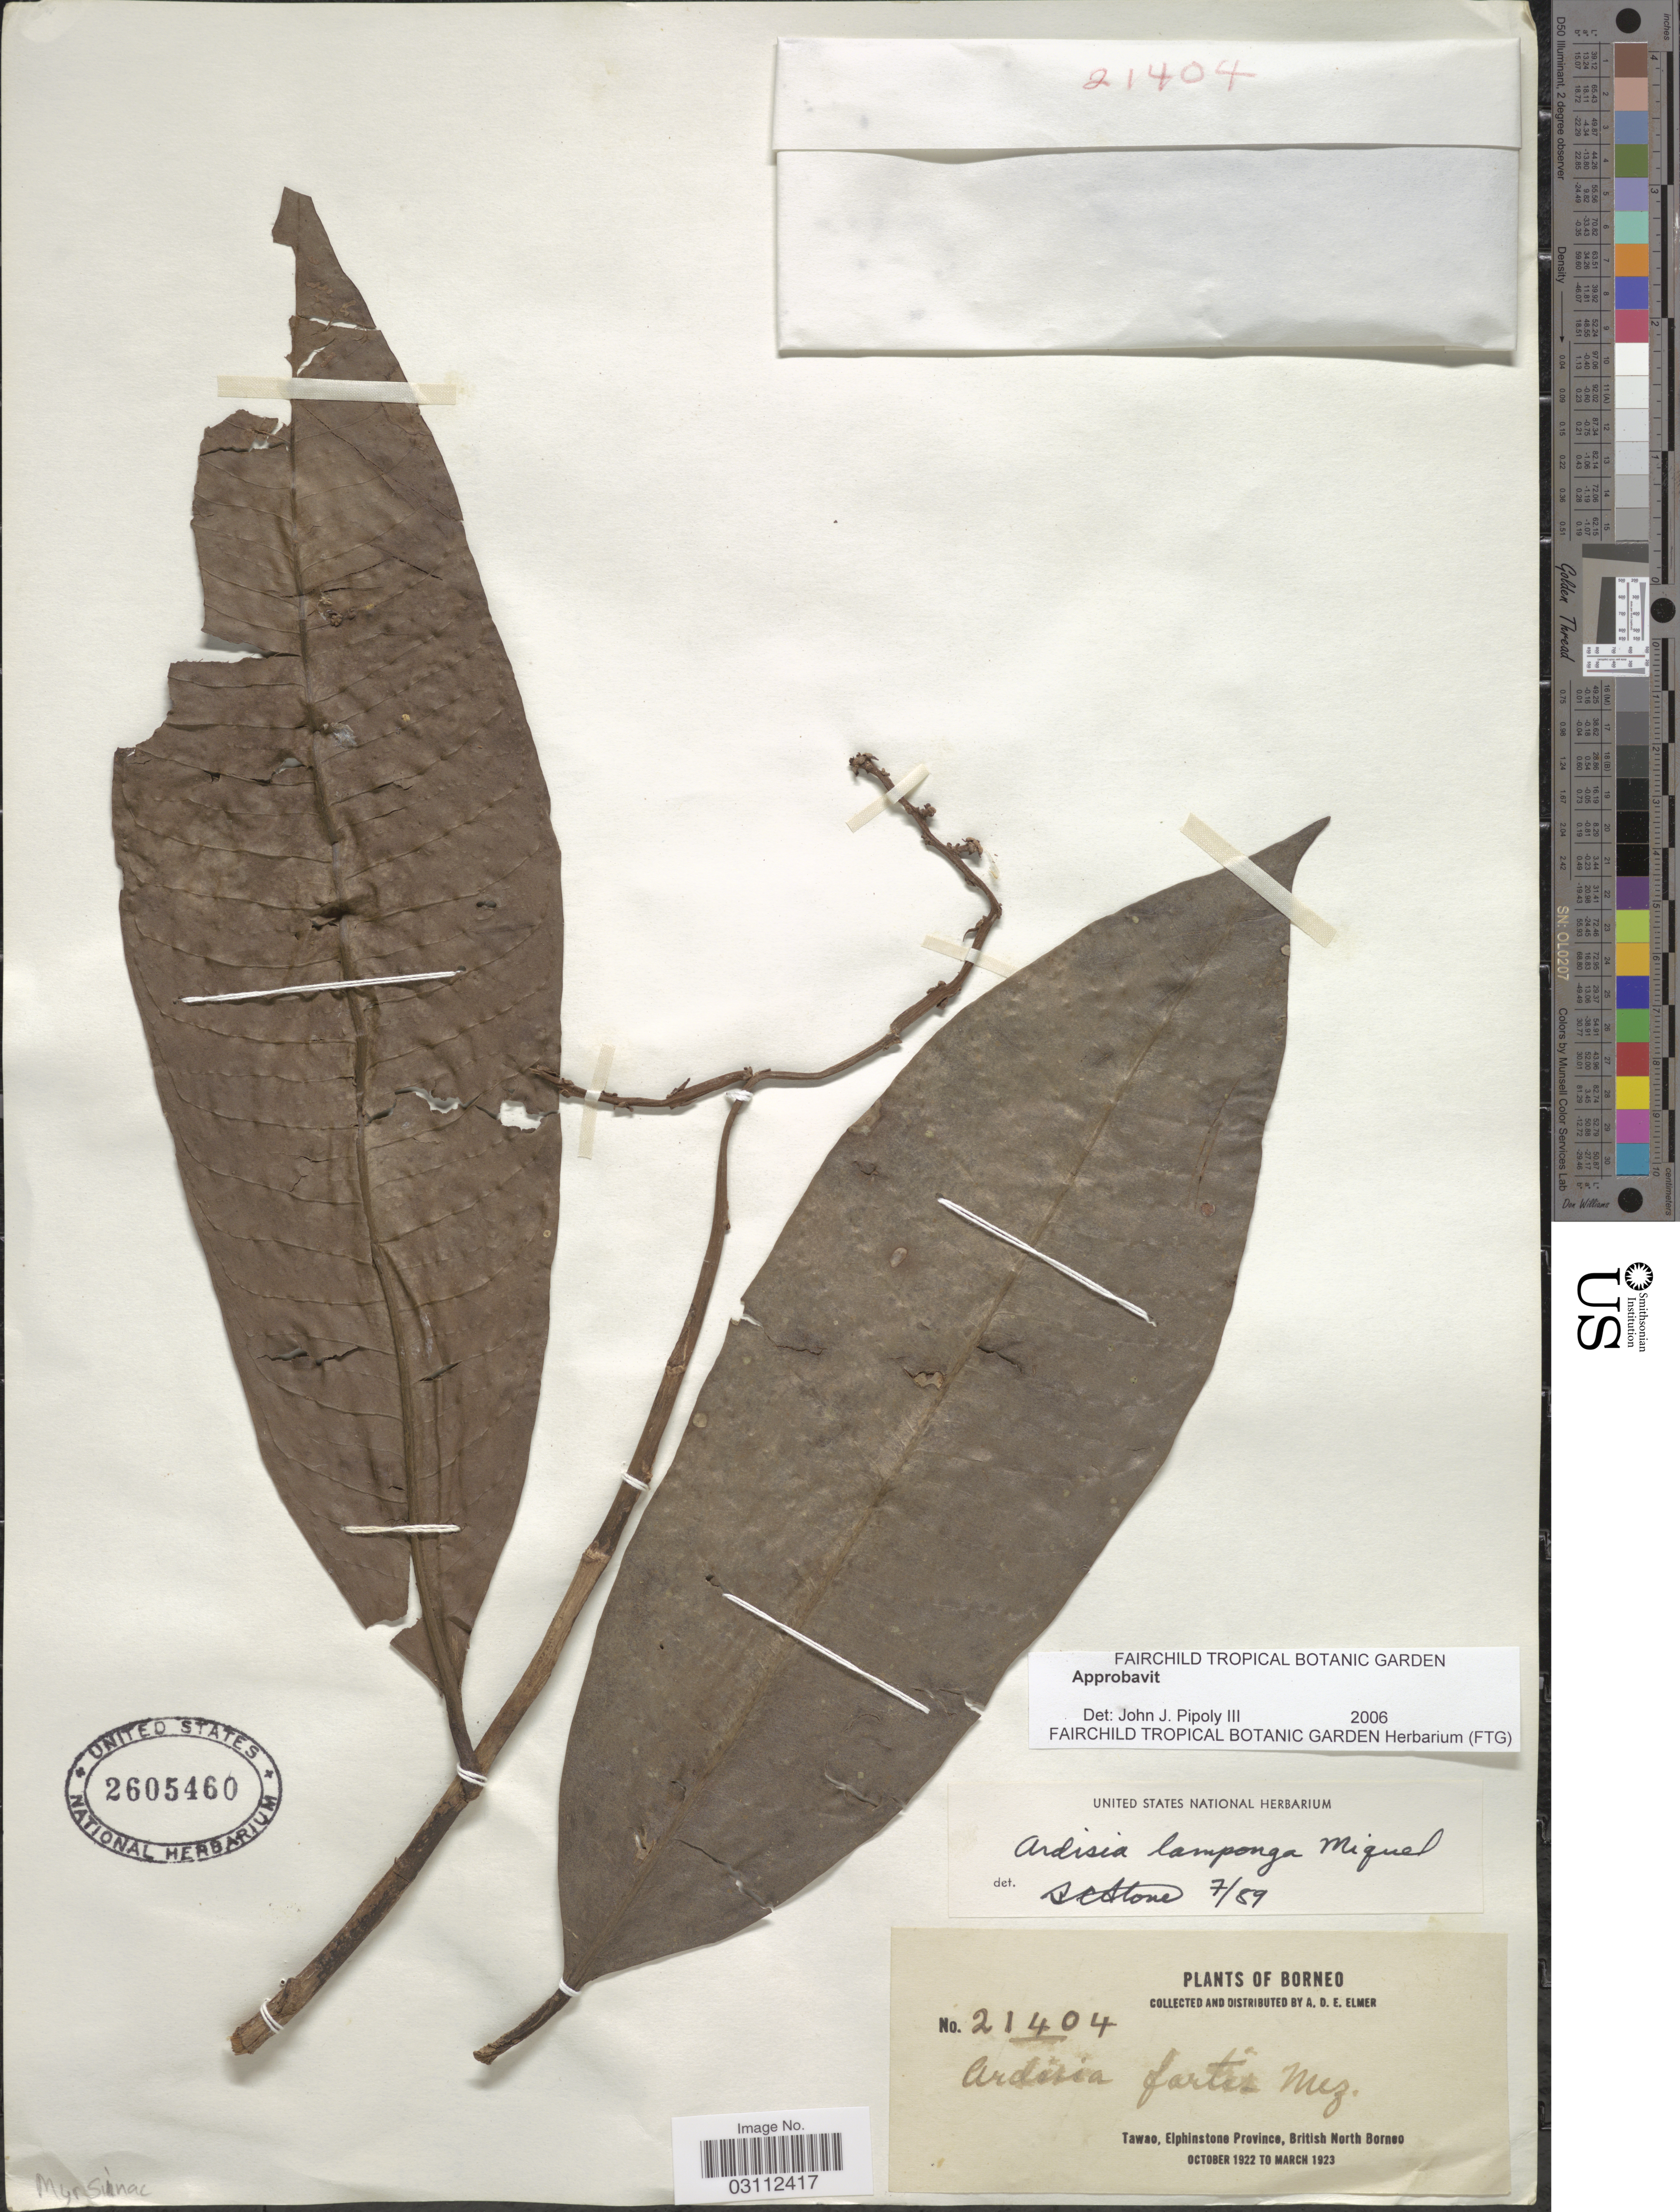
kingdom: Plantae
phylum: Tracheophyta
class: Magnoliopsida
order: Ericales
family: Primulaceae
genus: Ardisia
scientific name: Ardisia lamponga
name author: Miq.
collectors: A. D. E. Elmer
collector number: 21404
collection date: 1922-10/1923-03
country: Malaysia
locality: Borneo. Tawao, Elphinstone Province, British North Borneo.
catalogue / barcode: US 2605460